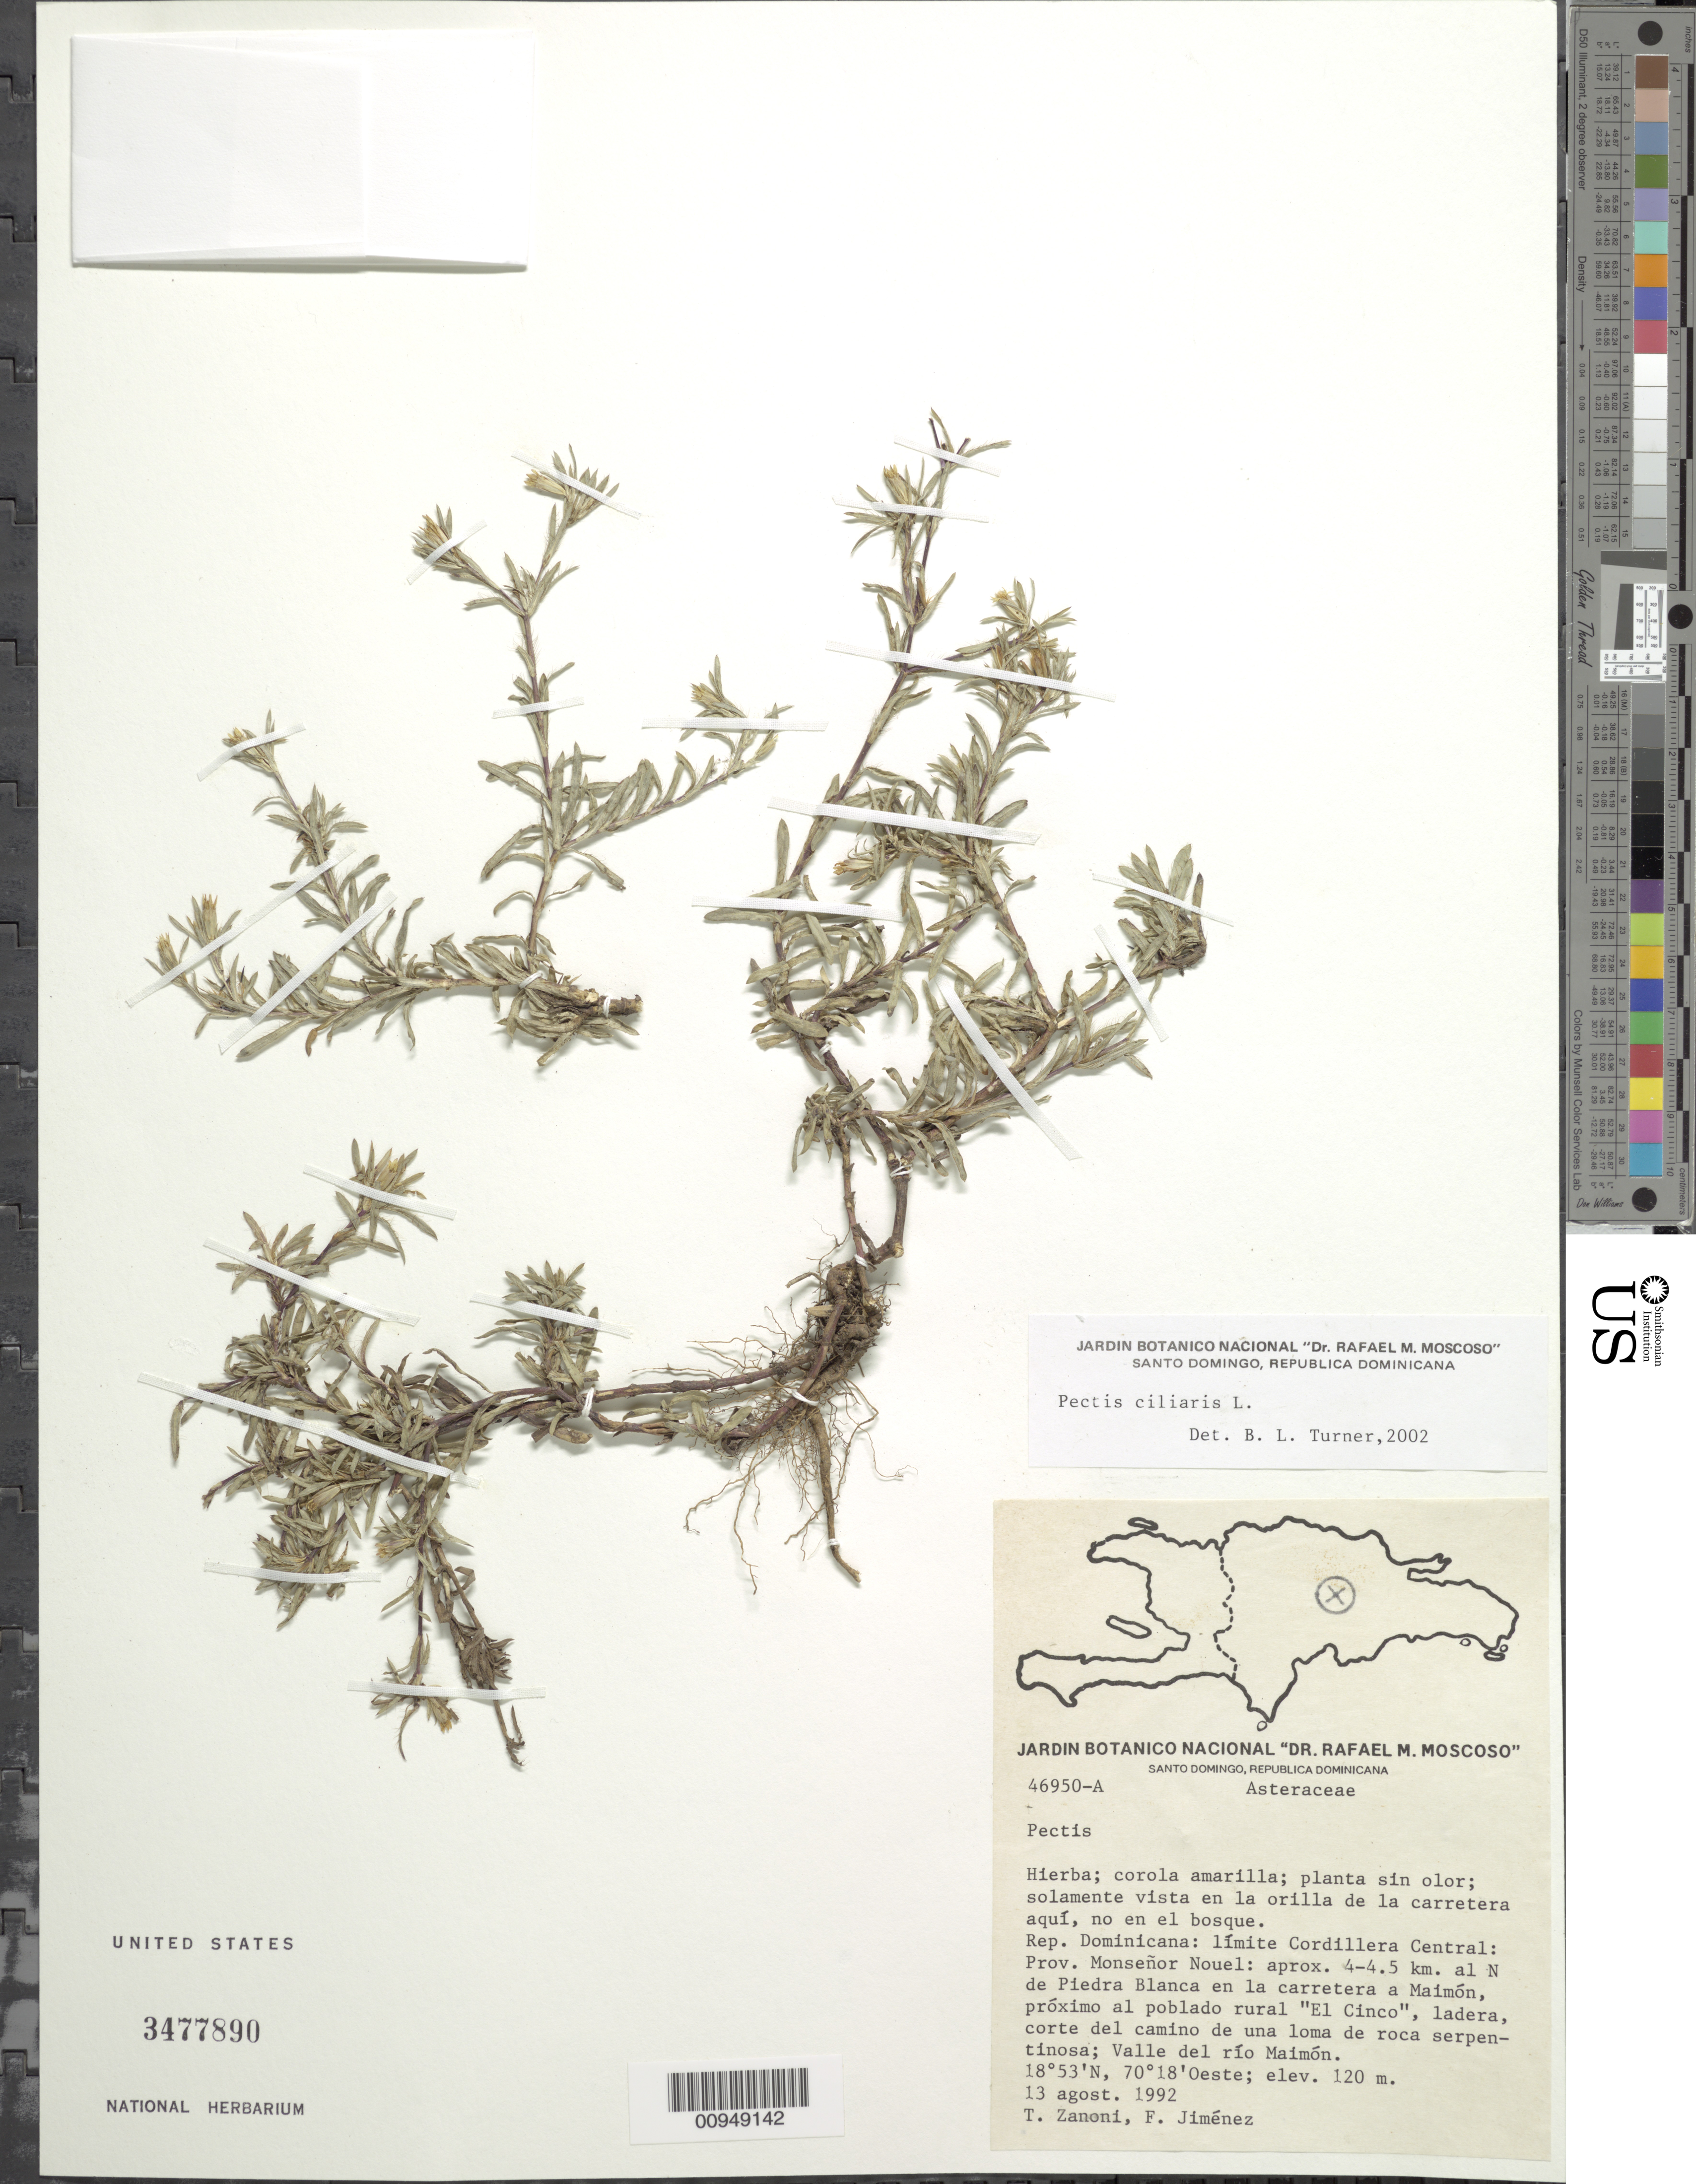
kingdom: Plantae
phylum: Tracheophyta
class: Magnoliopsida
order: Asterales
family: Asteraceae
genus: Pectis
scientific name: Pectis ciliaris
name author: L.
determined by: Turner, B. L.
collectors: T. A. Zanoni & F. Jiménez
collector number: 46950A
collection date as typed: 13 Aug 1992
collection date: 1992-08-13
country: Dominican Republic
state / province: Monseñor Nouel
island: Hispaniola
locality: Valle del Río Maimón, límite Cordillera Central, aprox. 4-4.5 km al N de Piedra Blanca en la carretera a Maimón, próximo al poblado rural "El Cinco", ladera, corte del camino de una loma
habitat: Corte del camino de una loma de roca serpentinosa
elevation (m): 120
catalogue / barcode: US 3477890